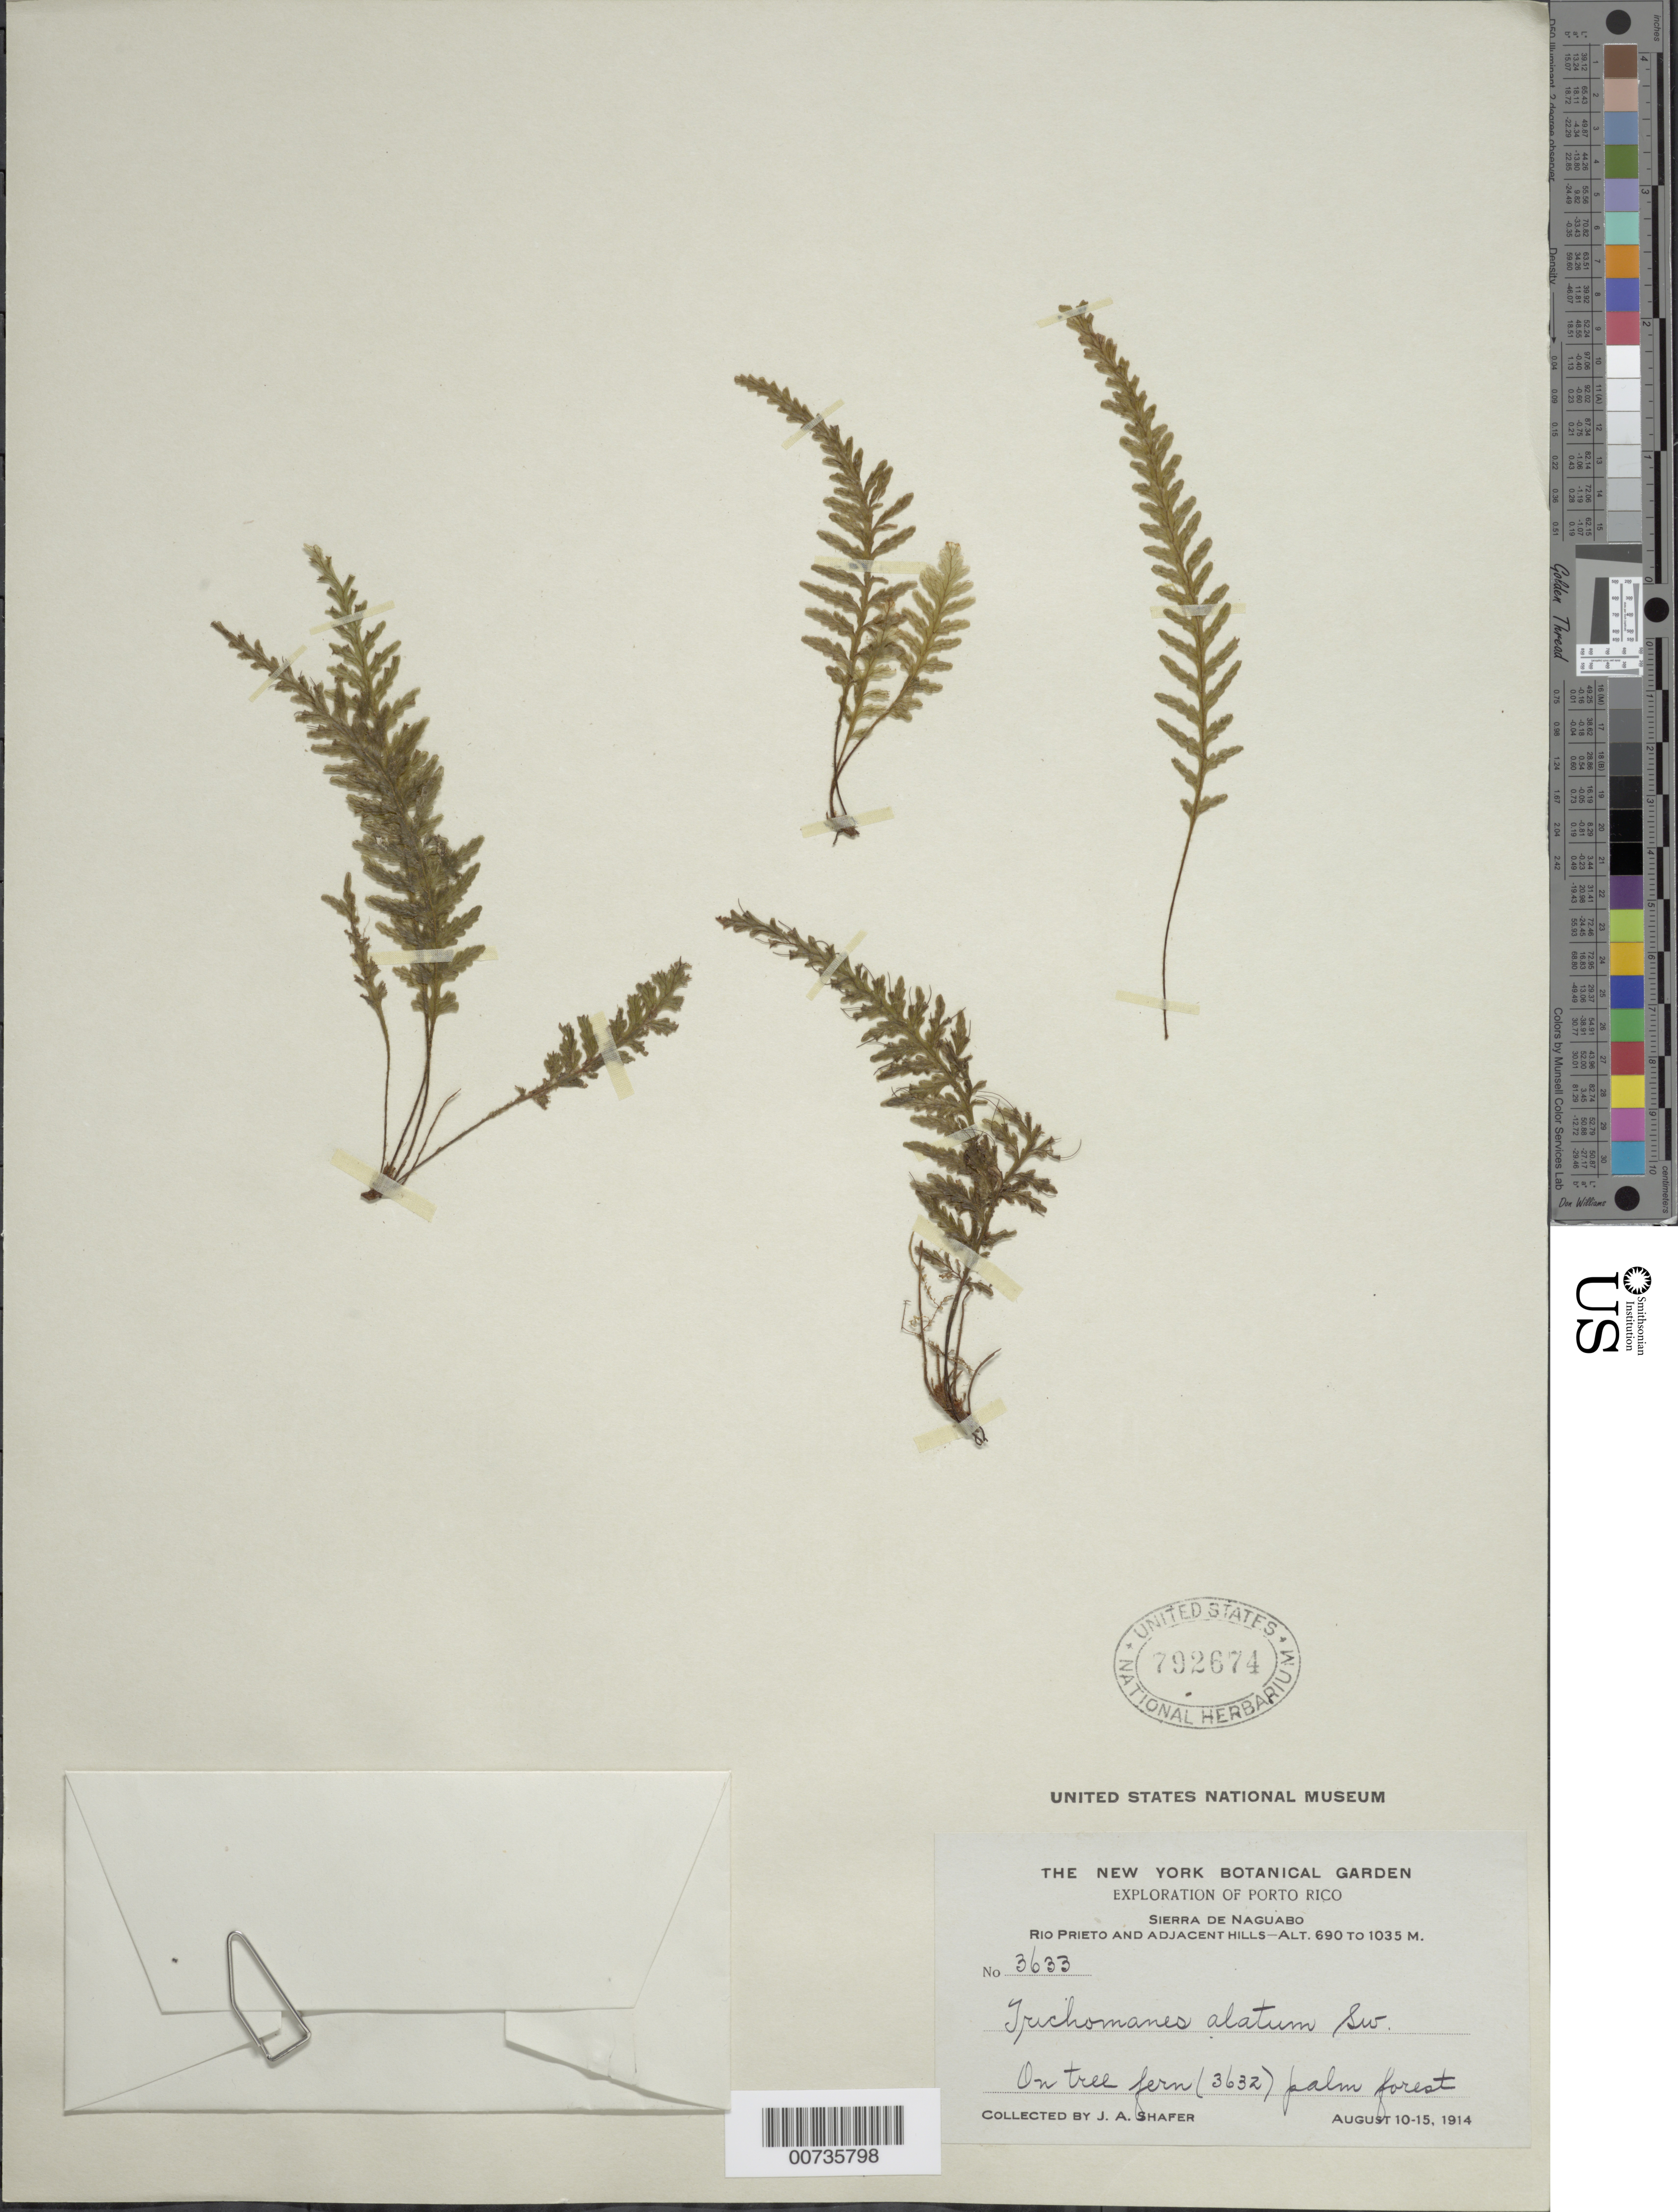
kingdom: Plantae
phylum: Tracheophyta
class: Polypodiopsida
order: Hymenophyllales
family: Hymenophyllaceae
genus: Trichomanes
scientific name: Trichomanes alatum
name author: Sw.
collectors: J. A. Shafer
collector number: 3633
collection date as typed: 10 Aug 1914 to 15 Aug 1914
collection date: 1914-08-10/1914-08-15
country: Puerto Rico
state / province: Naguabo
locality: Sierra de Naguabo, Rio Prieto and Adjacent hills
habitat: On tree fern (3632) palm forest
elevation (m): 690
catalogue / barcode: US 792674